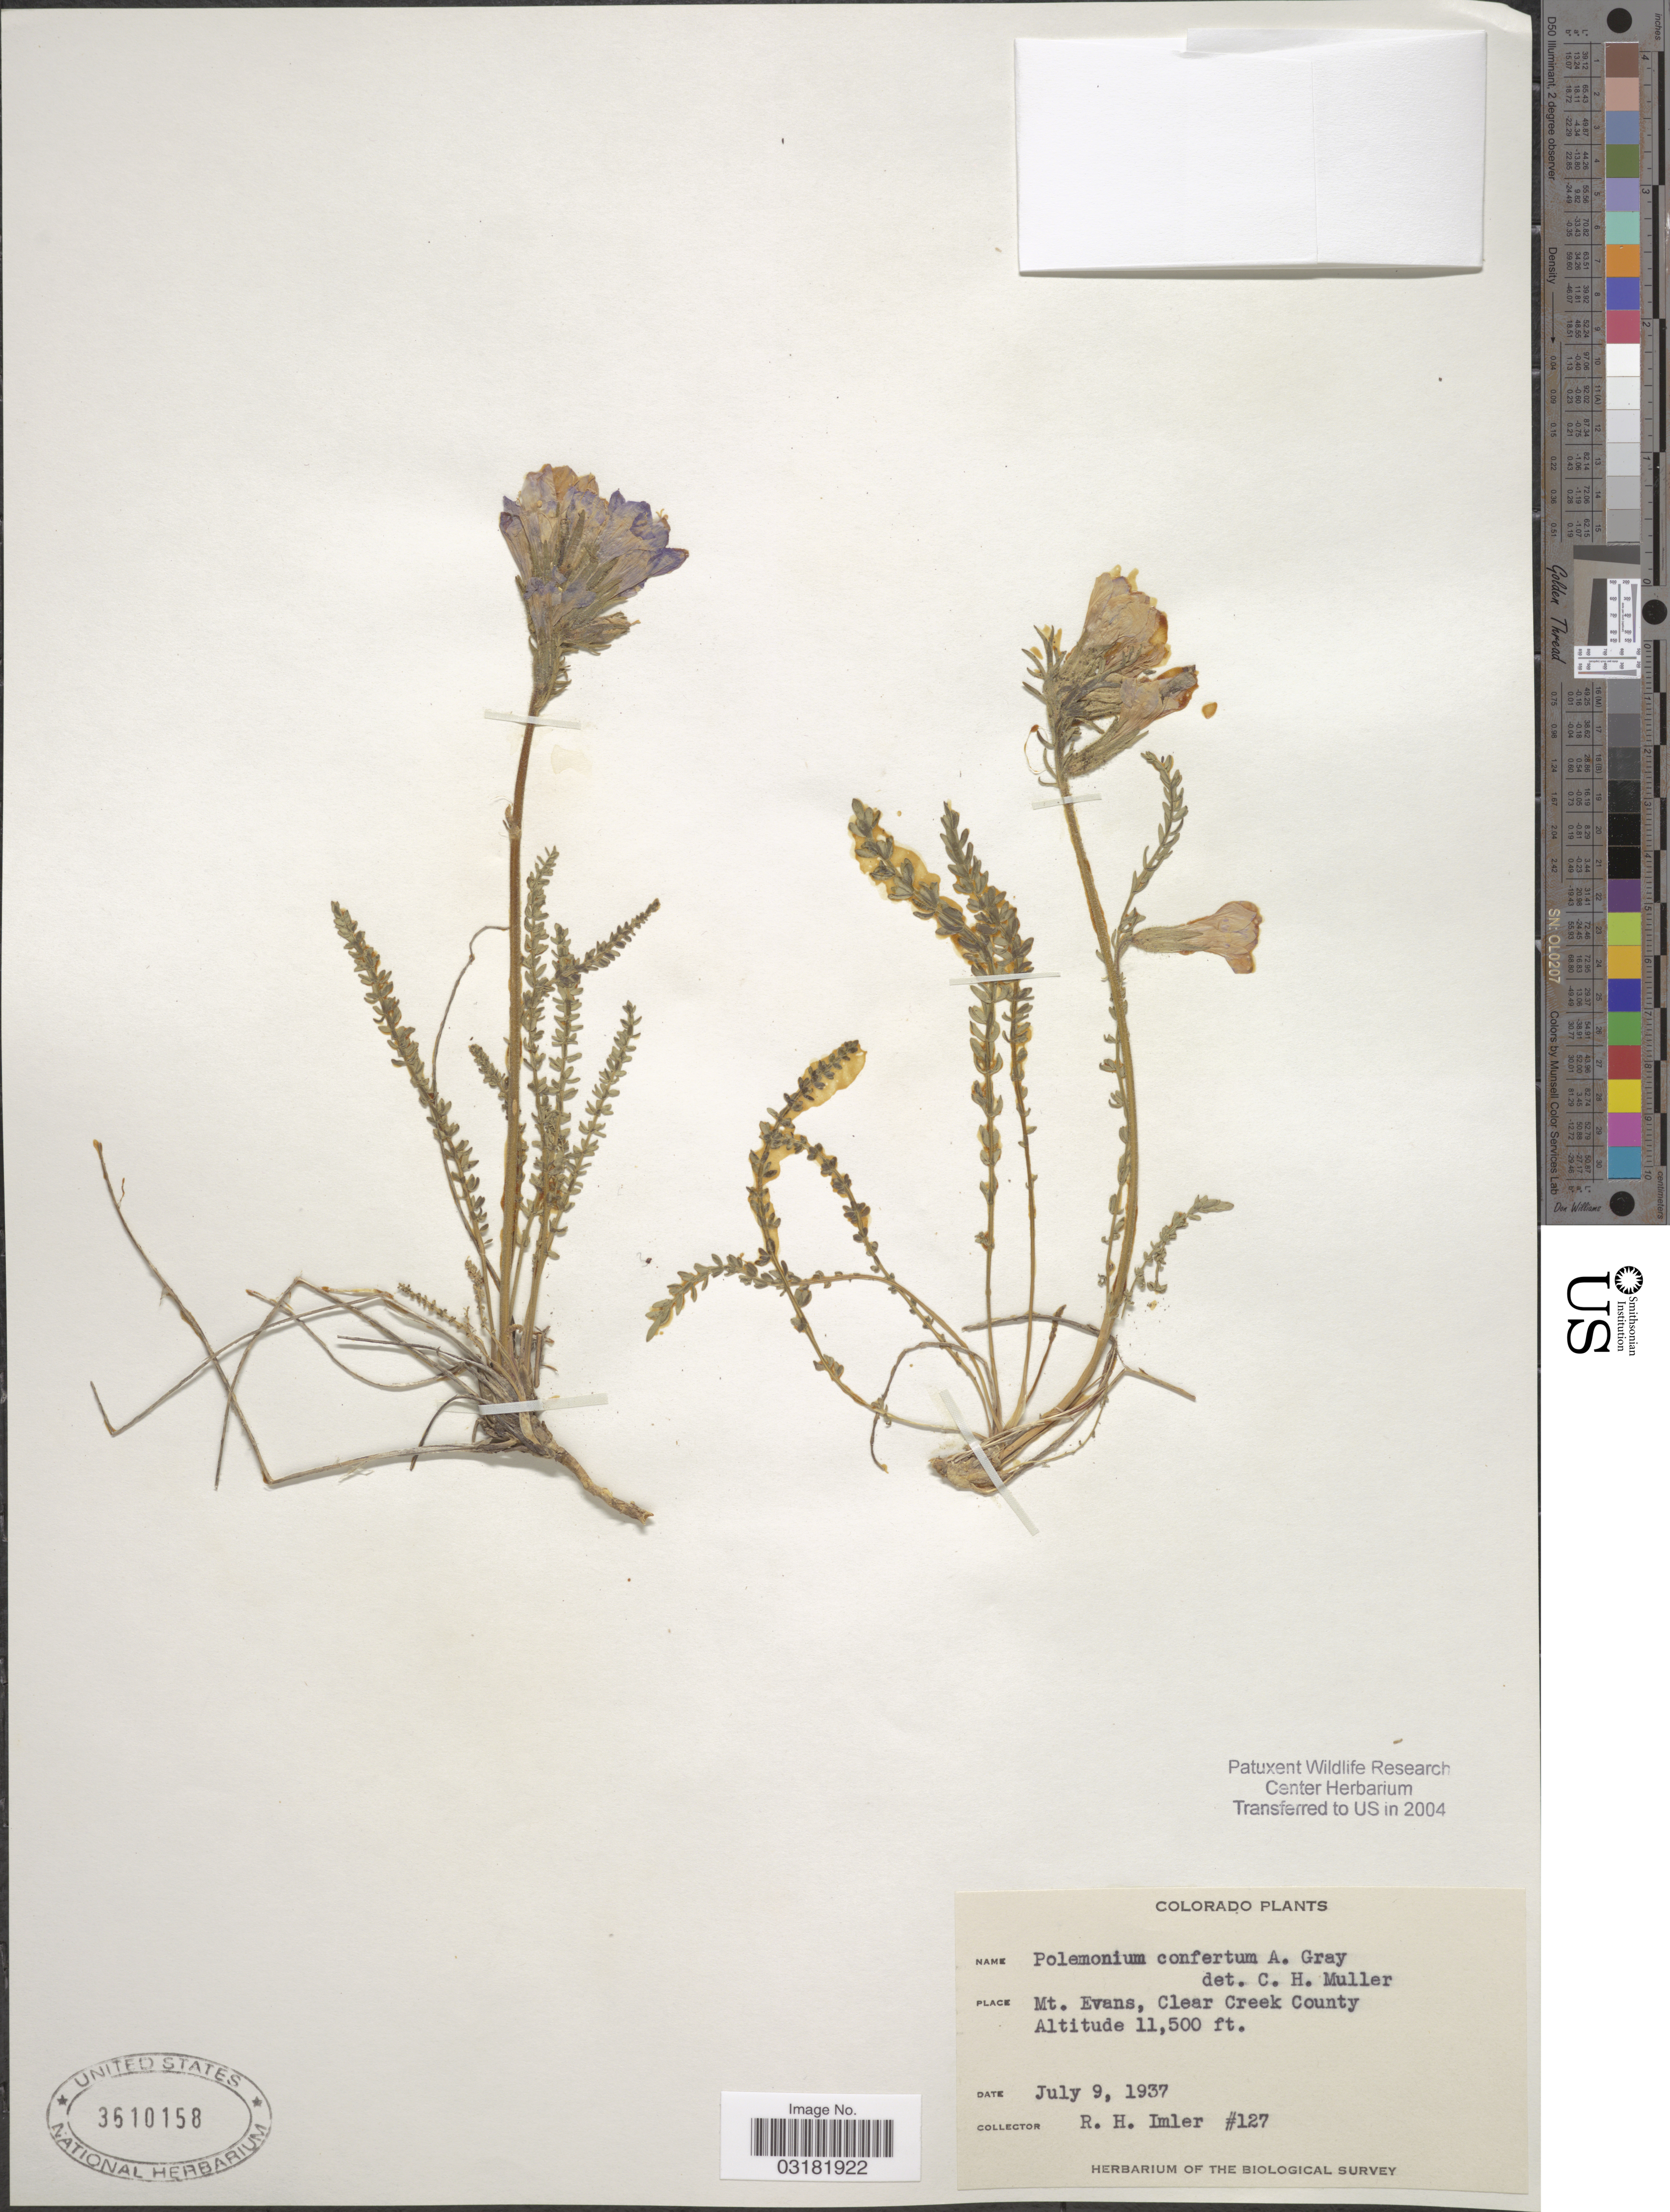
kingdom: Plantae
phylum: Tracheophyta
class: Magnoliopsida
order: Ericales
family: Polemoniaceae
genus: Polemonium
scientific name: Polemonium viscosum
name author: Nutt.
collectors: R. Imler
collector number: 127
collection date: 1937-07-09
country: United States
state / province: Colorado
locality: Mt. Evans, Clear Creek County.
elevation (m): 3505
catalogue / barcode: US 3610158